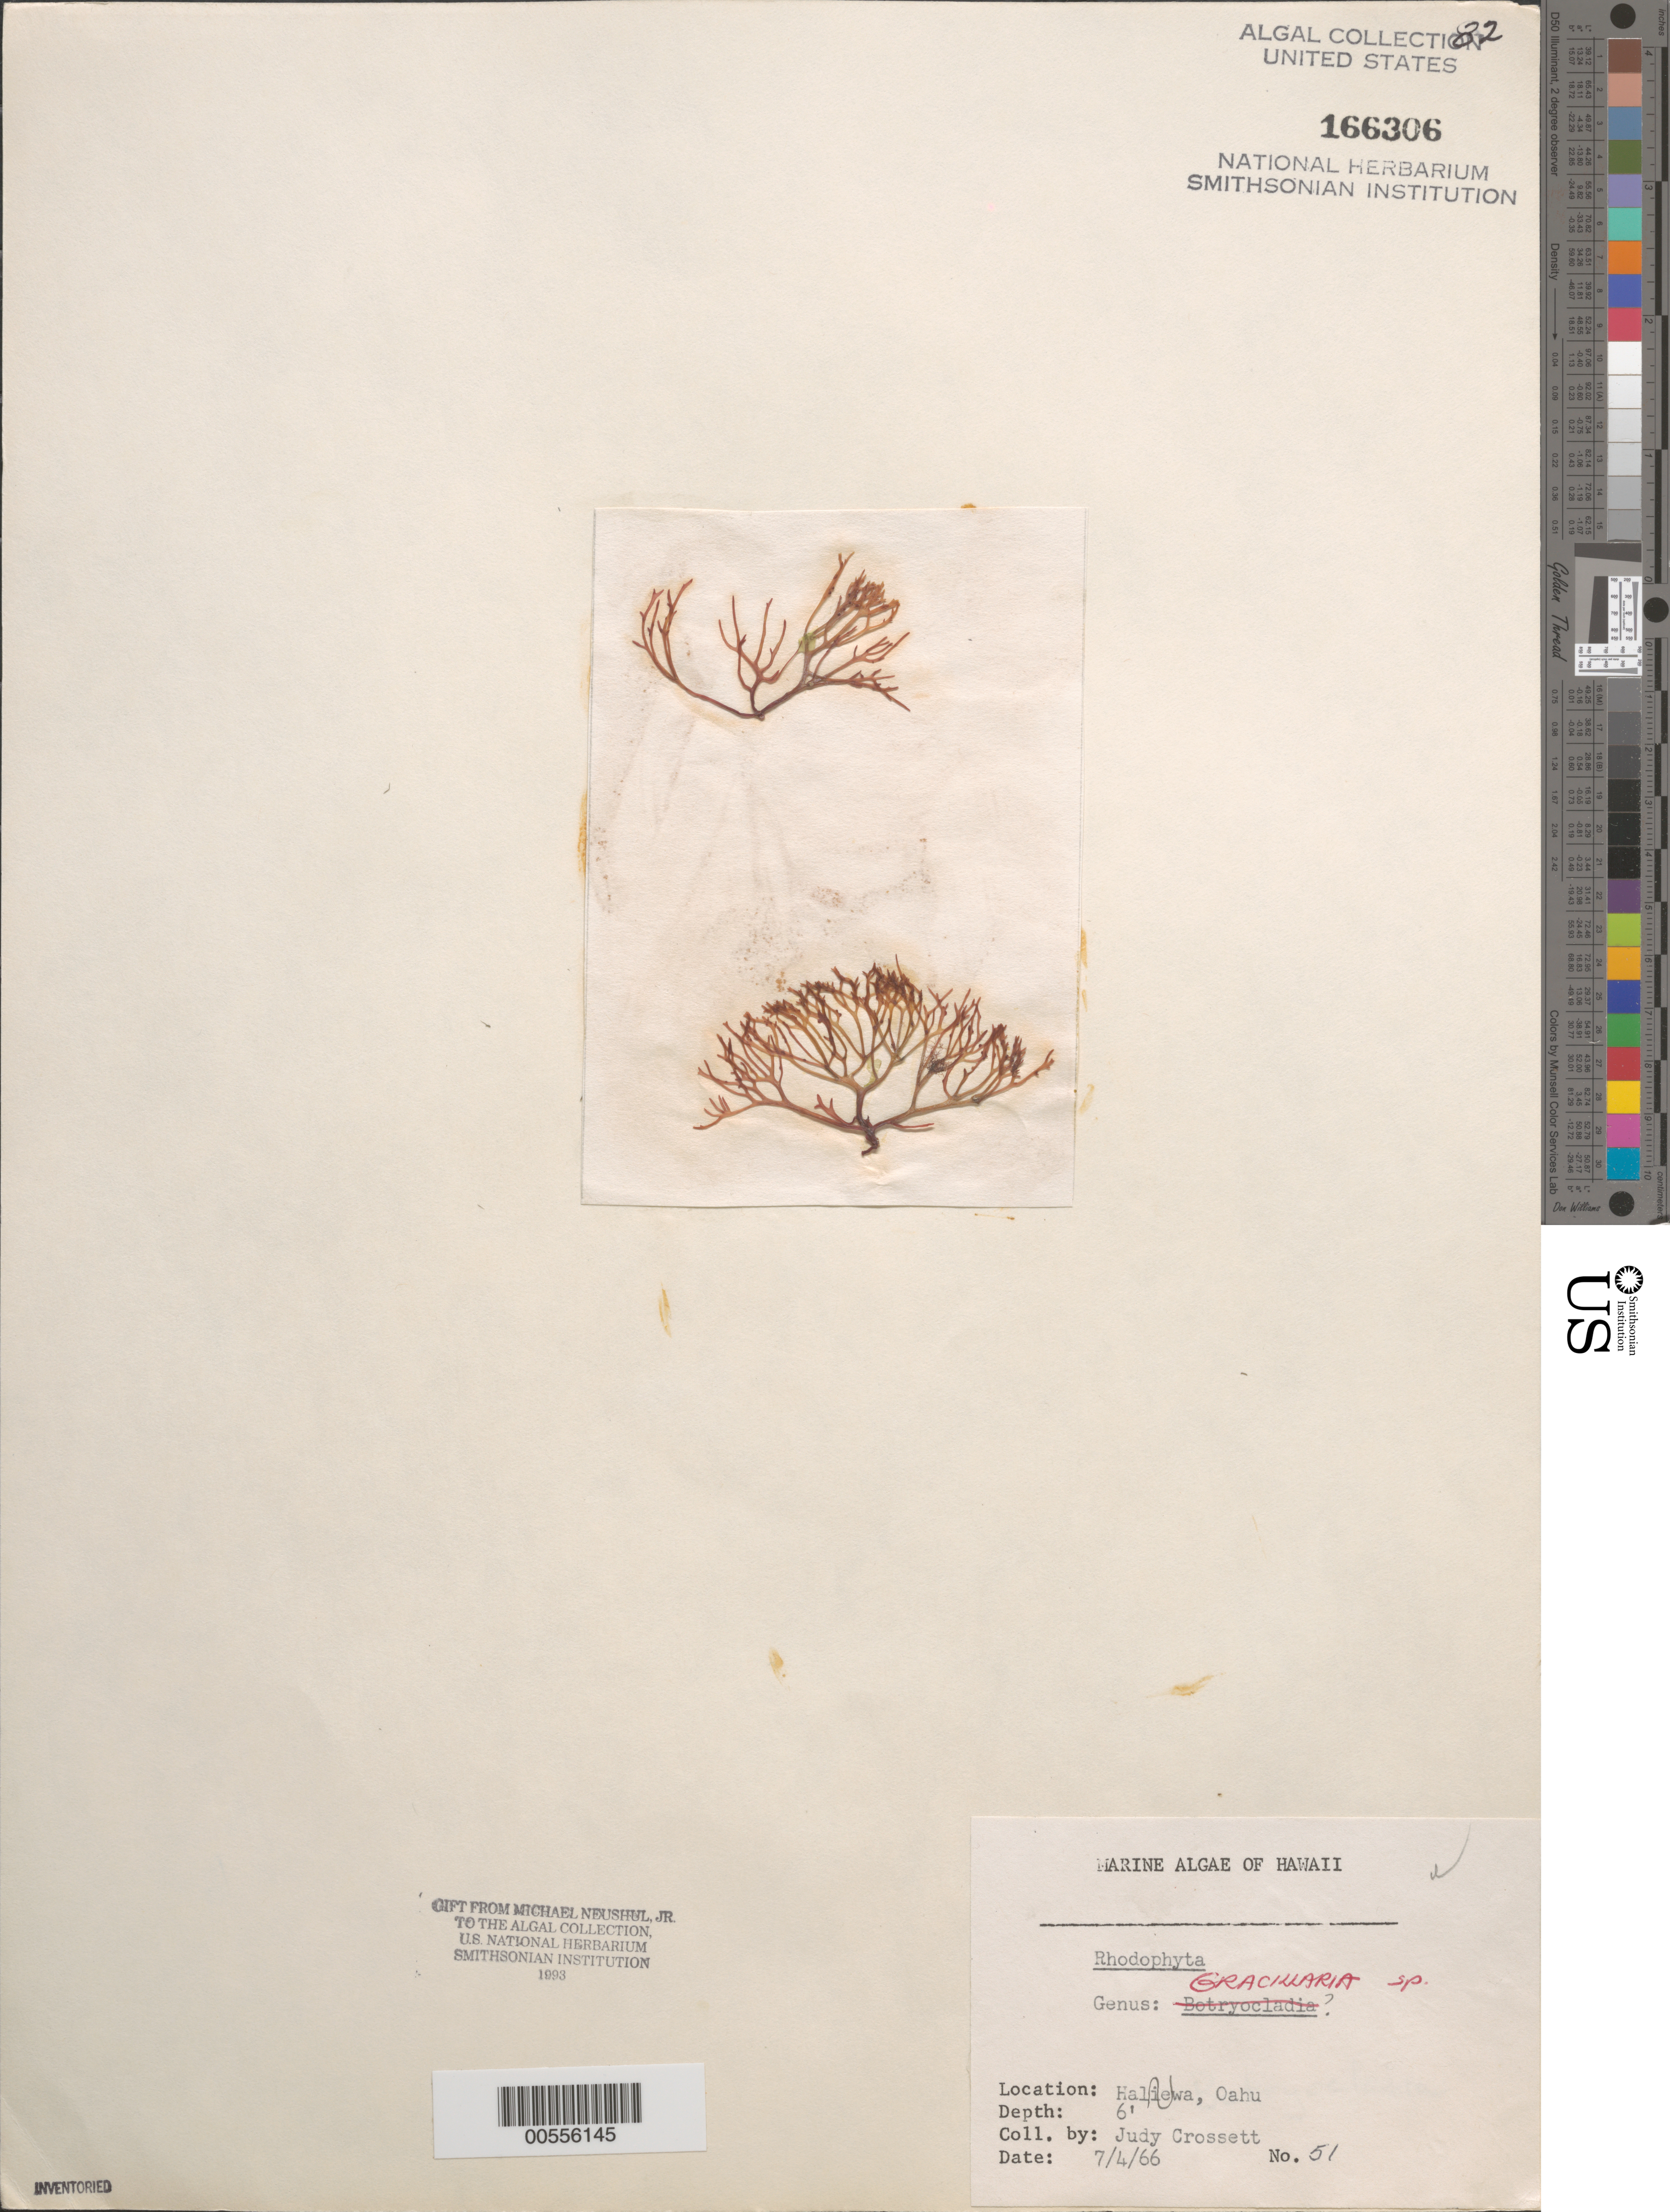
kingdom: Plantae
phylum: Rhodophyta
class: Florideophyceae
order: Gracilariales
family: Gracilariaceae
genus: Gracilaria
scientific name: Gracilaria sp.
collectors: J. Crossett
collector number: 51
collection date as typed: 04 Jul 1966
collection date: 1966-07-04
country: United States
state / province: Hawaii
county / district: Honolulu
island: Oahu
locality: Haleiwa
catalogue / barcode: US 166306